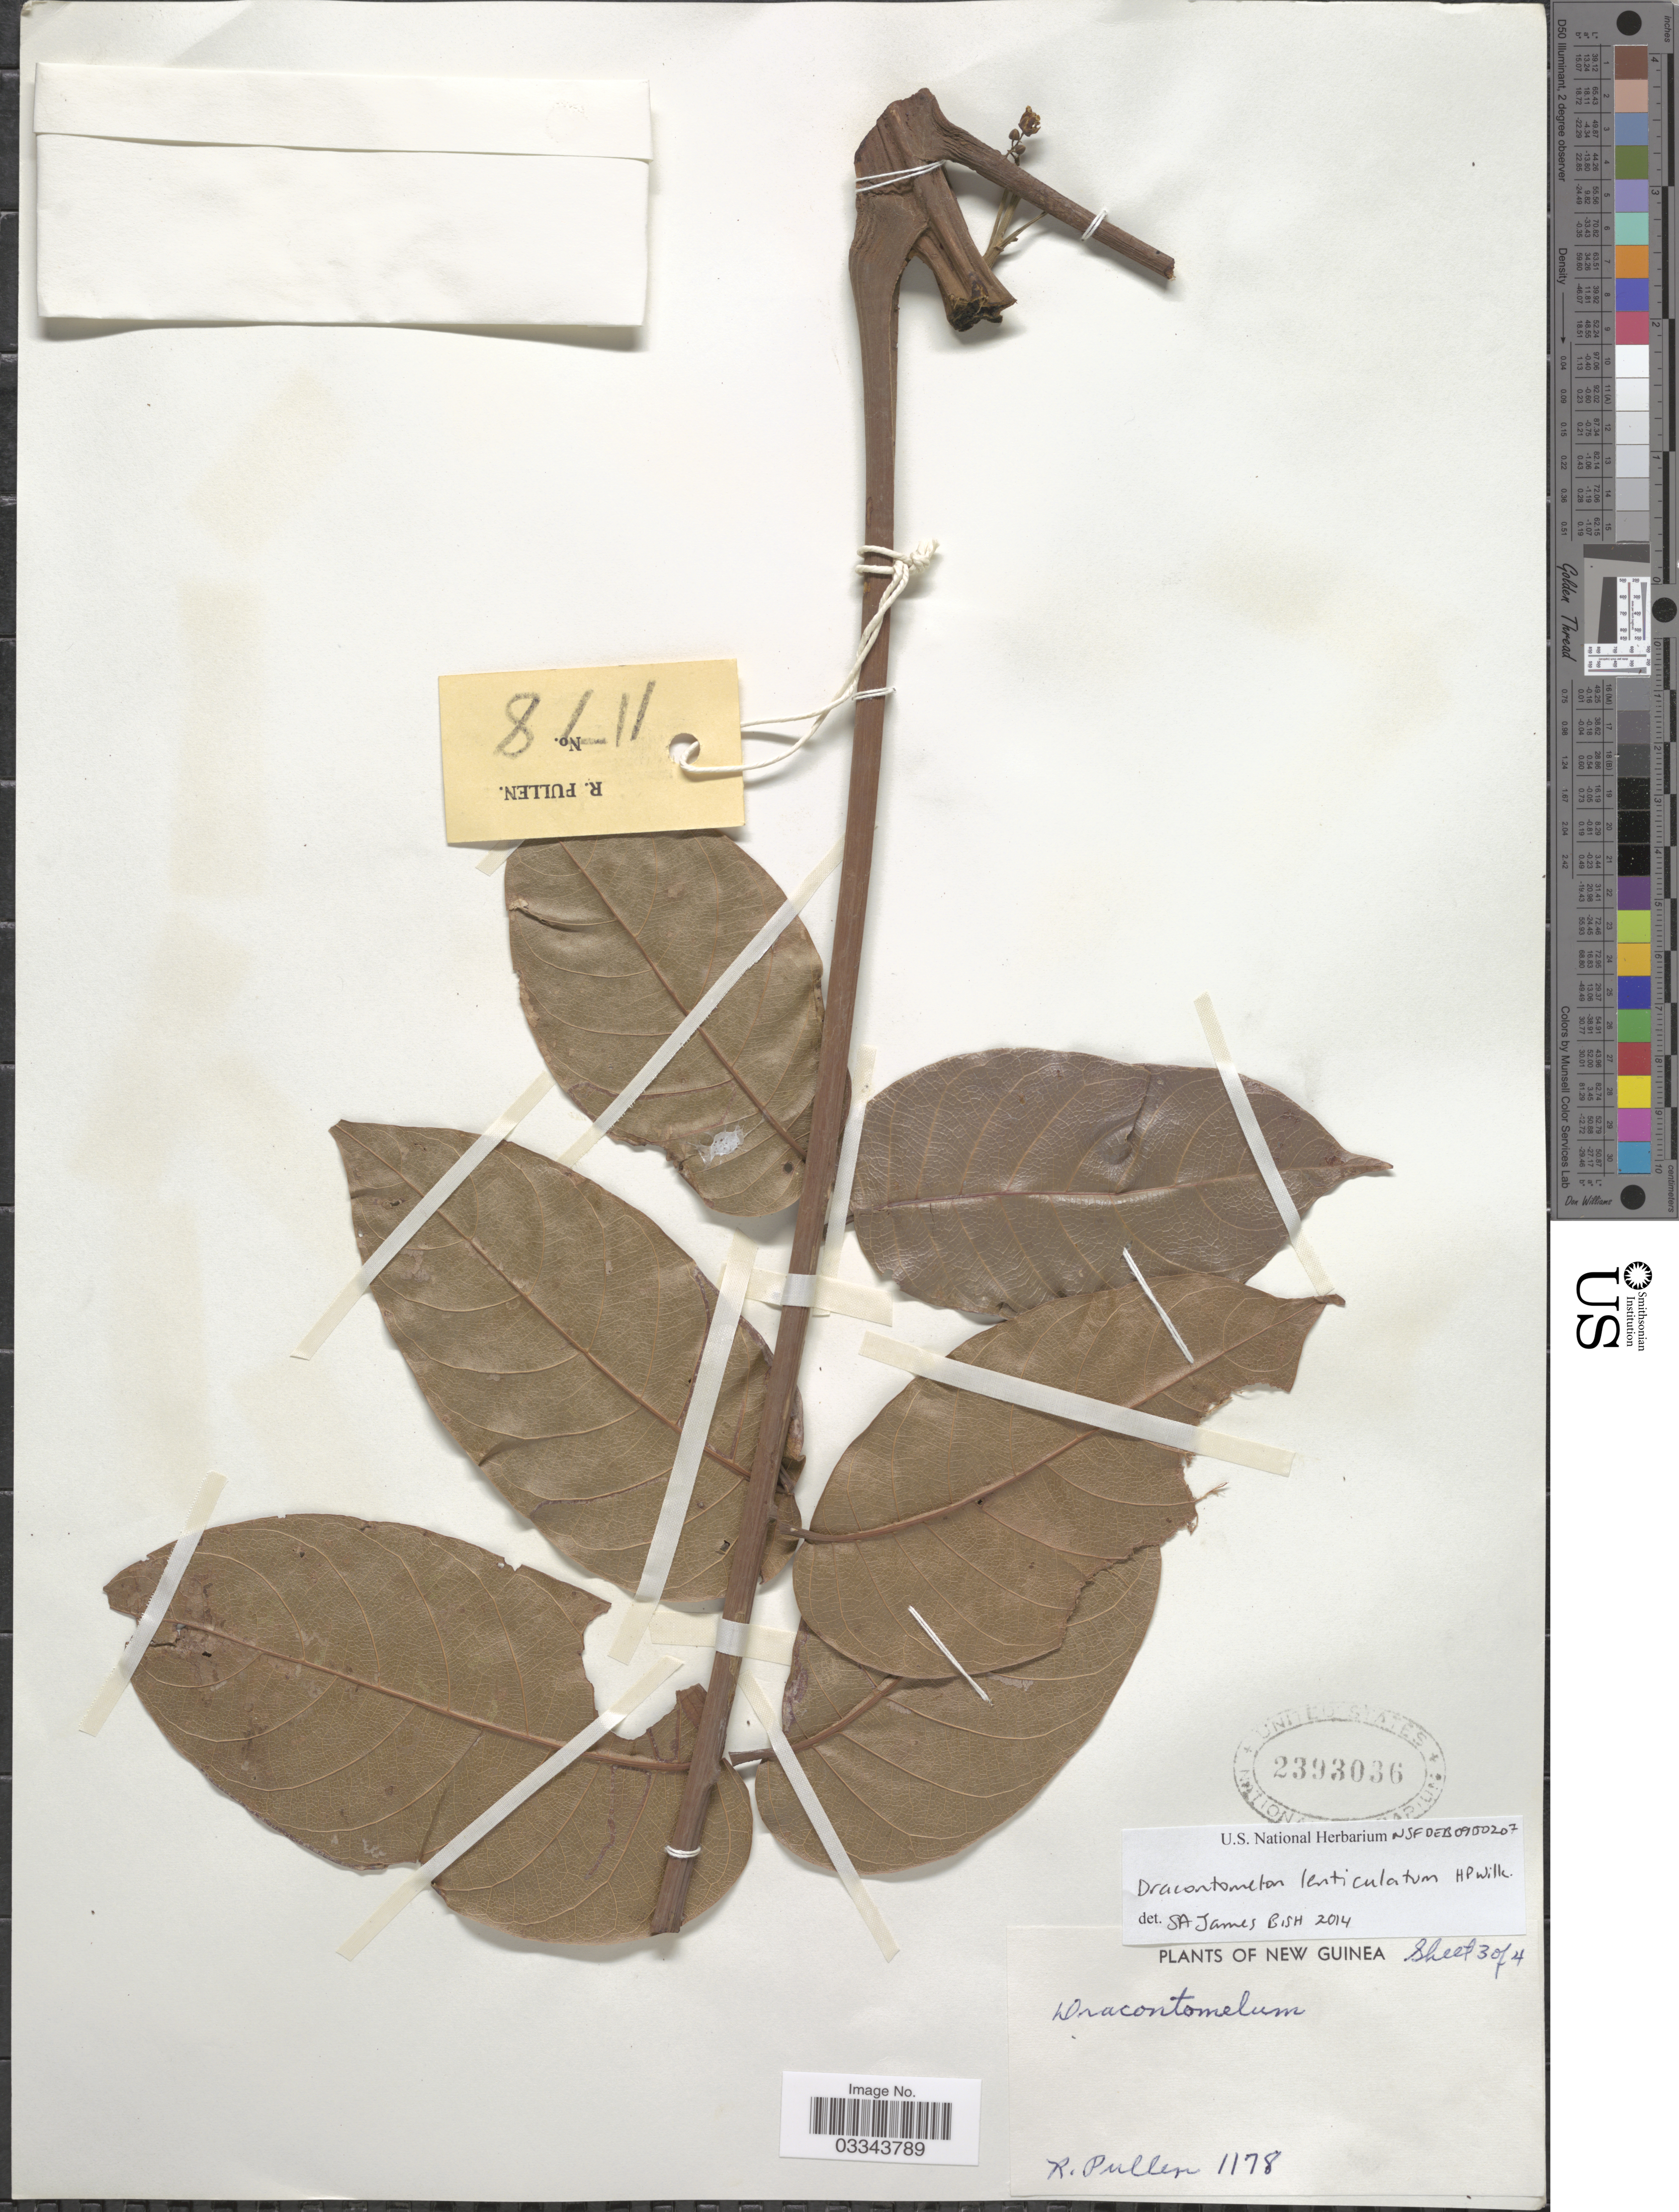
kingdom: Plantae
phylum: Tracheophyta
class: Magnoliopsida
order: Sapindales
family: Anacardiaceae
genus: Dracontomelon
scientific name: Dracontomelon lenticulatum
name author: H.P. Wilk.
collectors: R. Pullen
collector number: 1178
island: New Guinea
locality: New Guinea.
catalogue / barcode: US 2393036